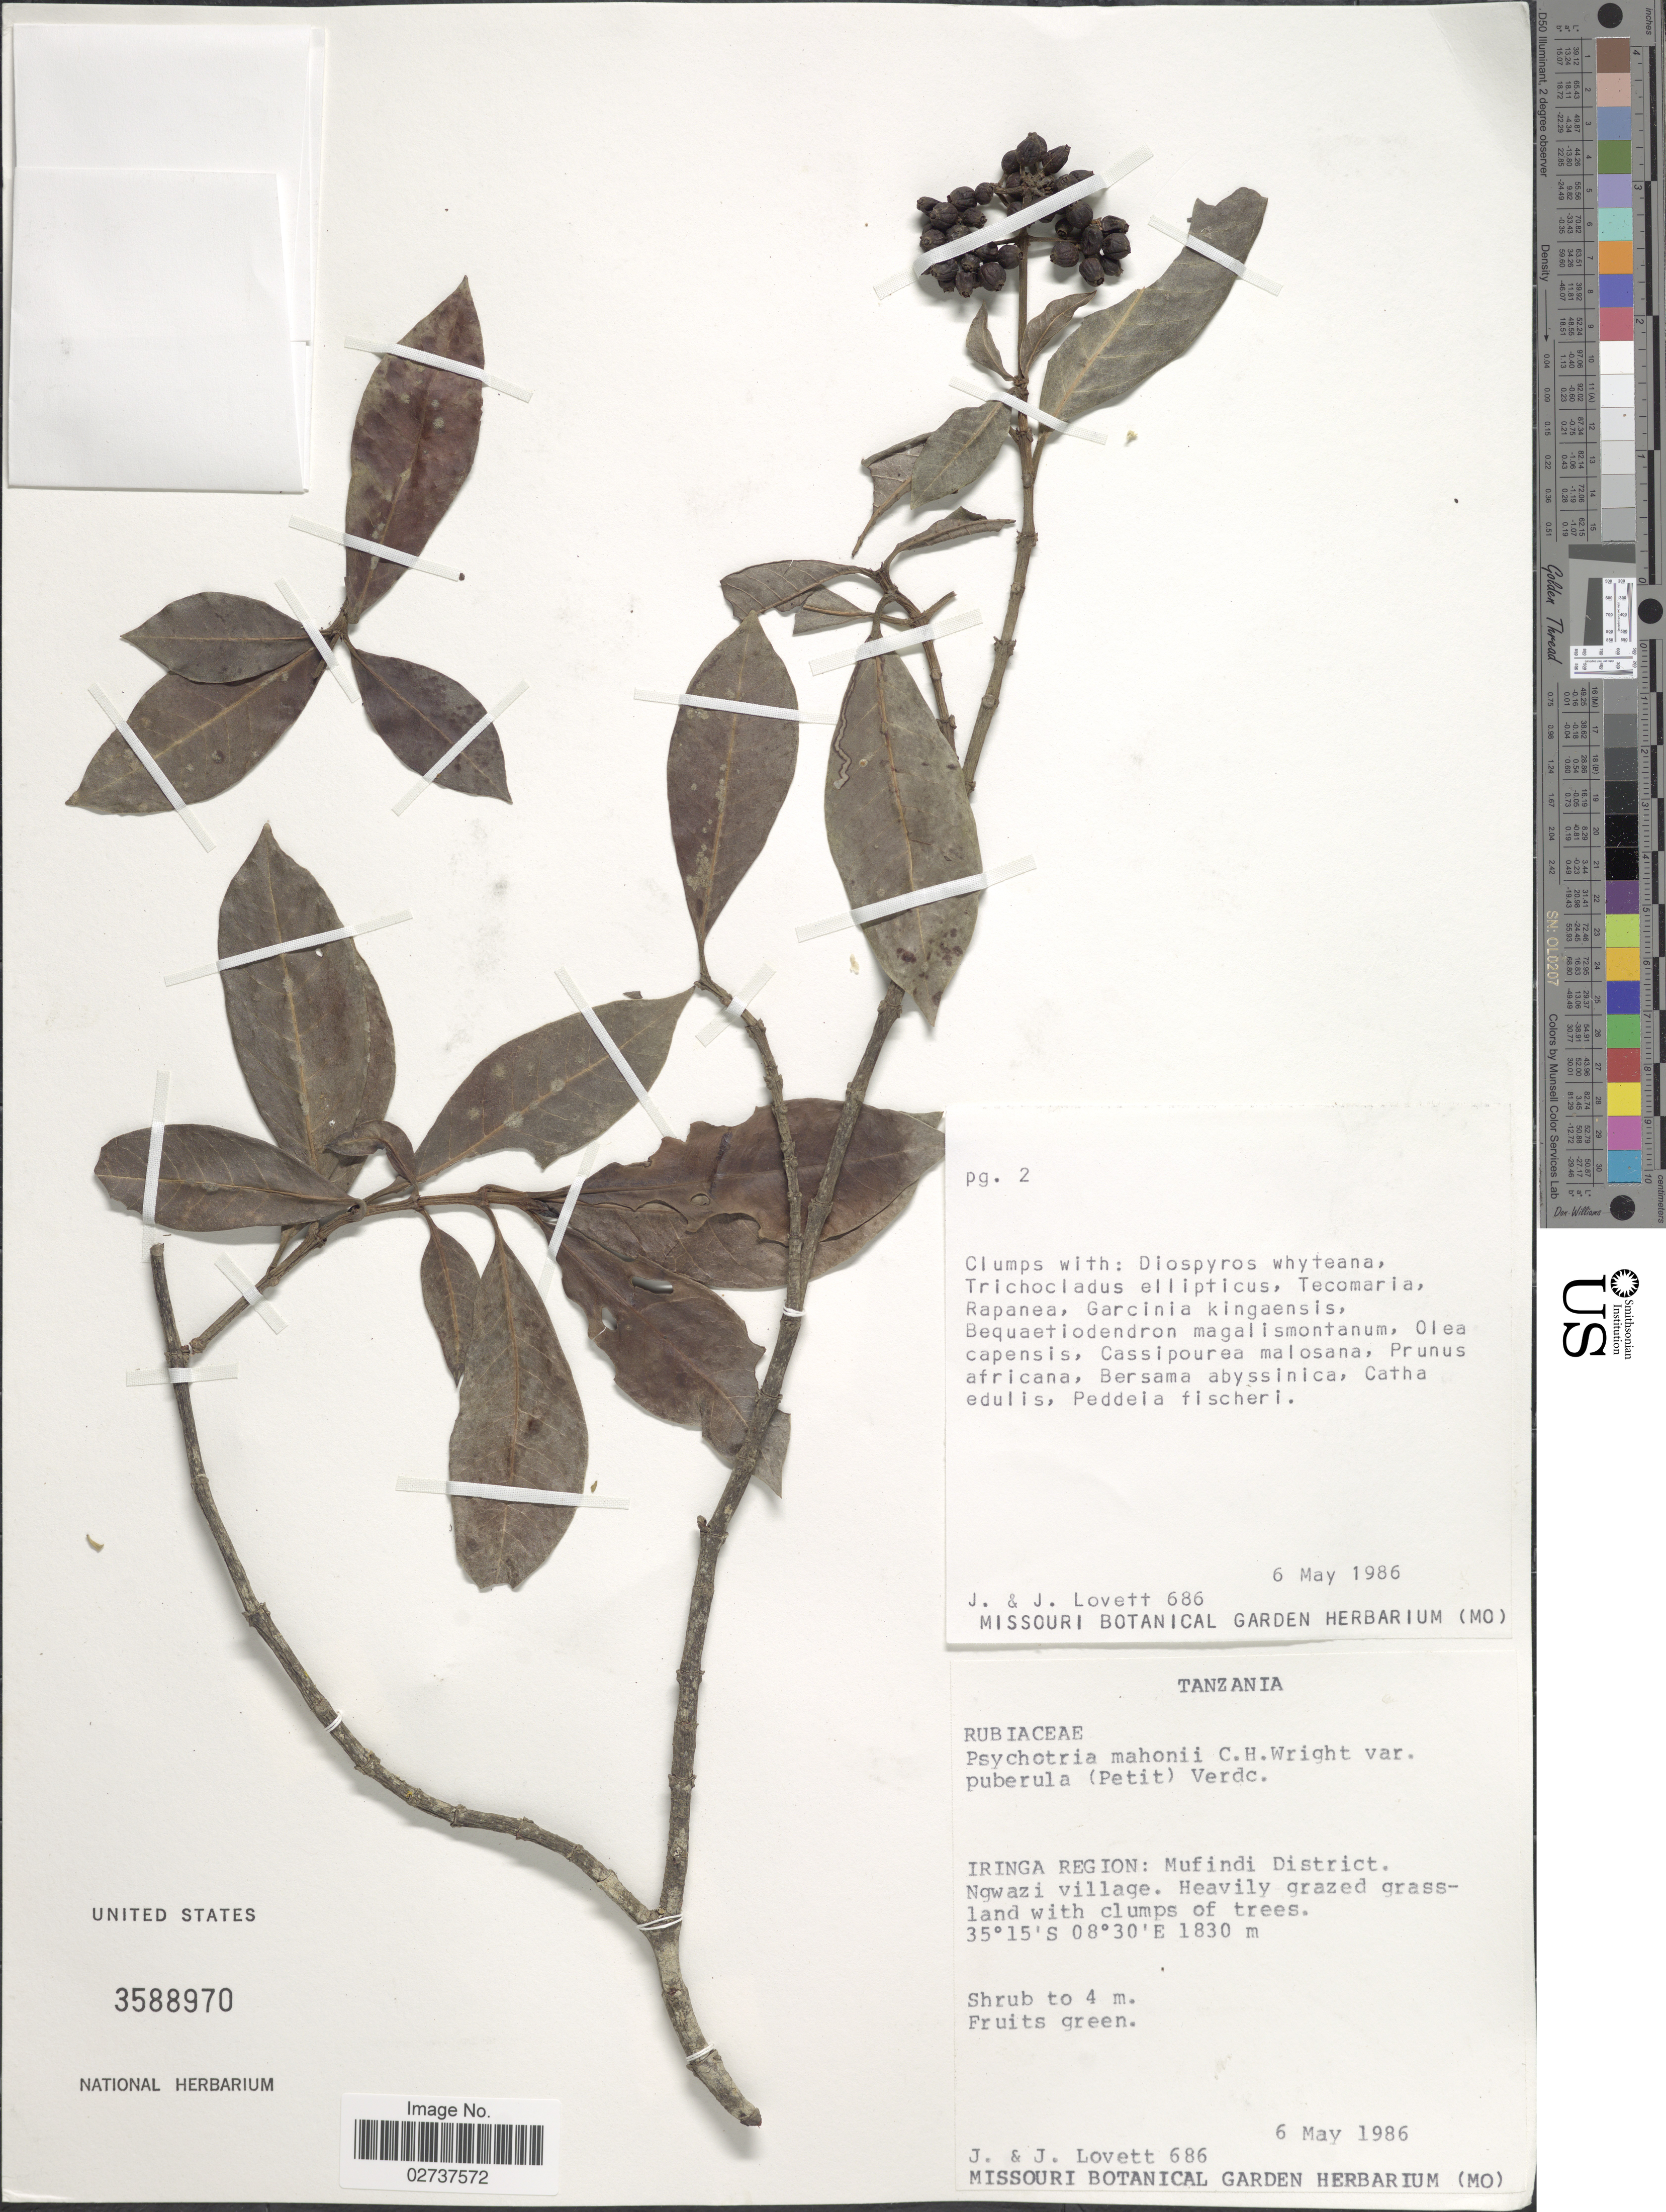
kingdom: Plantae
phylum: Tracheophyta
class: Magnoliopsida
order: Gentianales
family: Rubiaceae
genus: Psychotria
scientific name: Psychotria mahonii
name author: C.H. Wright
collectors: J. Lovett & J. Lovett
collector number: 686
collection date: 1986-05-06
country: Tanzania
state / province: Iringa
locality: Iringa Region: Mufindi District, Ngwazi village, Heavily grazed grassland.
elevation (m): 1830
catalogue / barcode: US 3588970